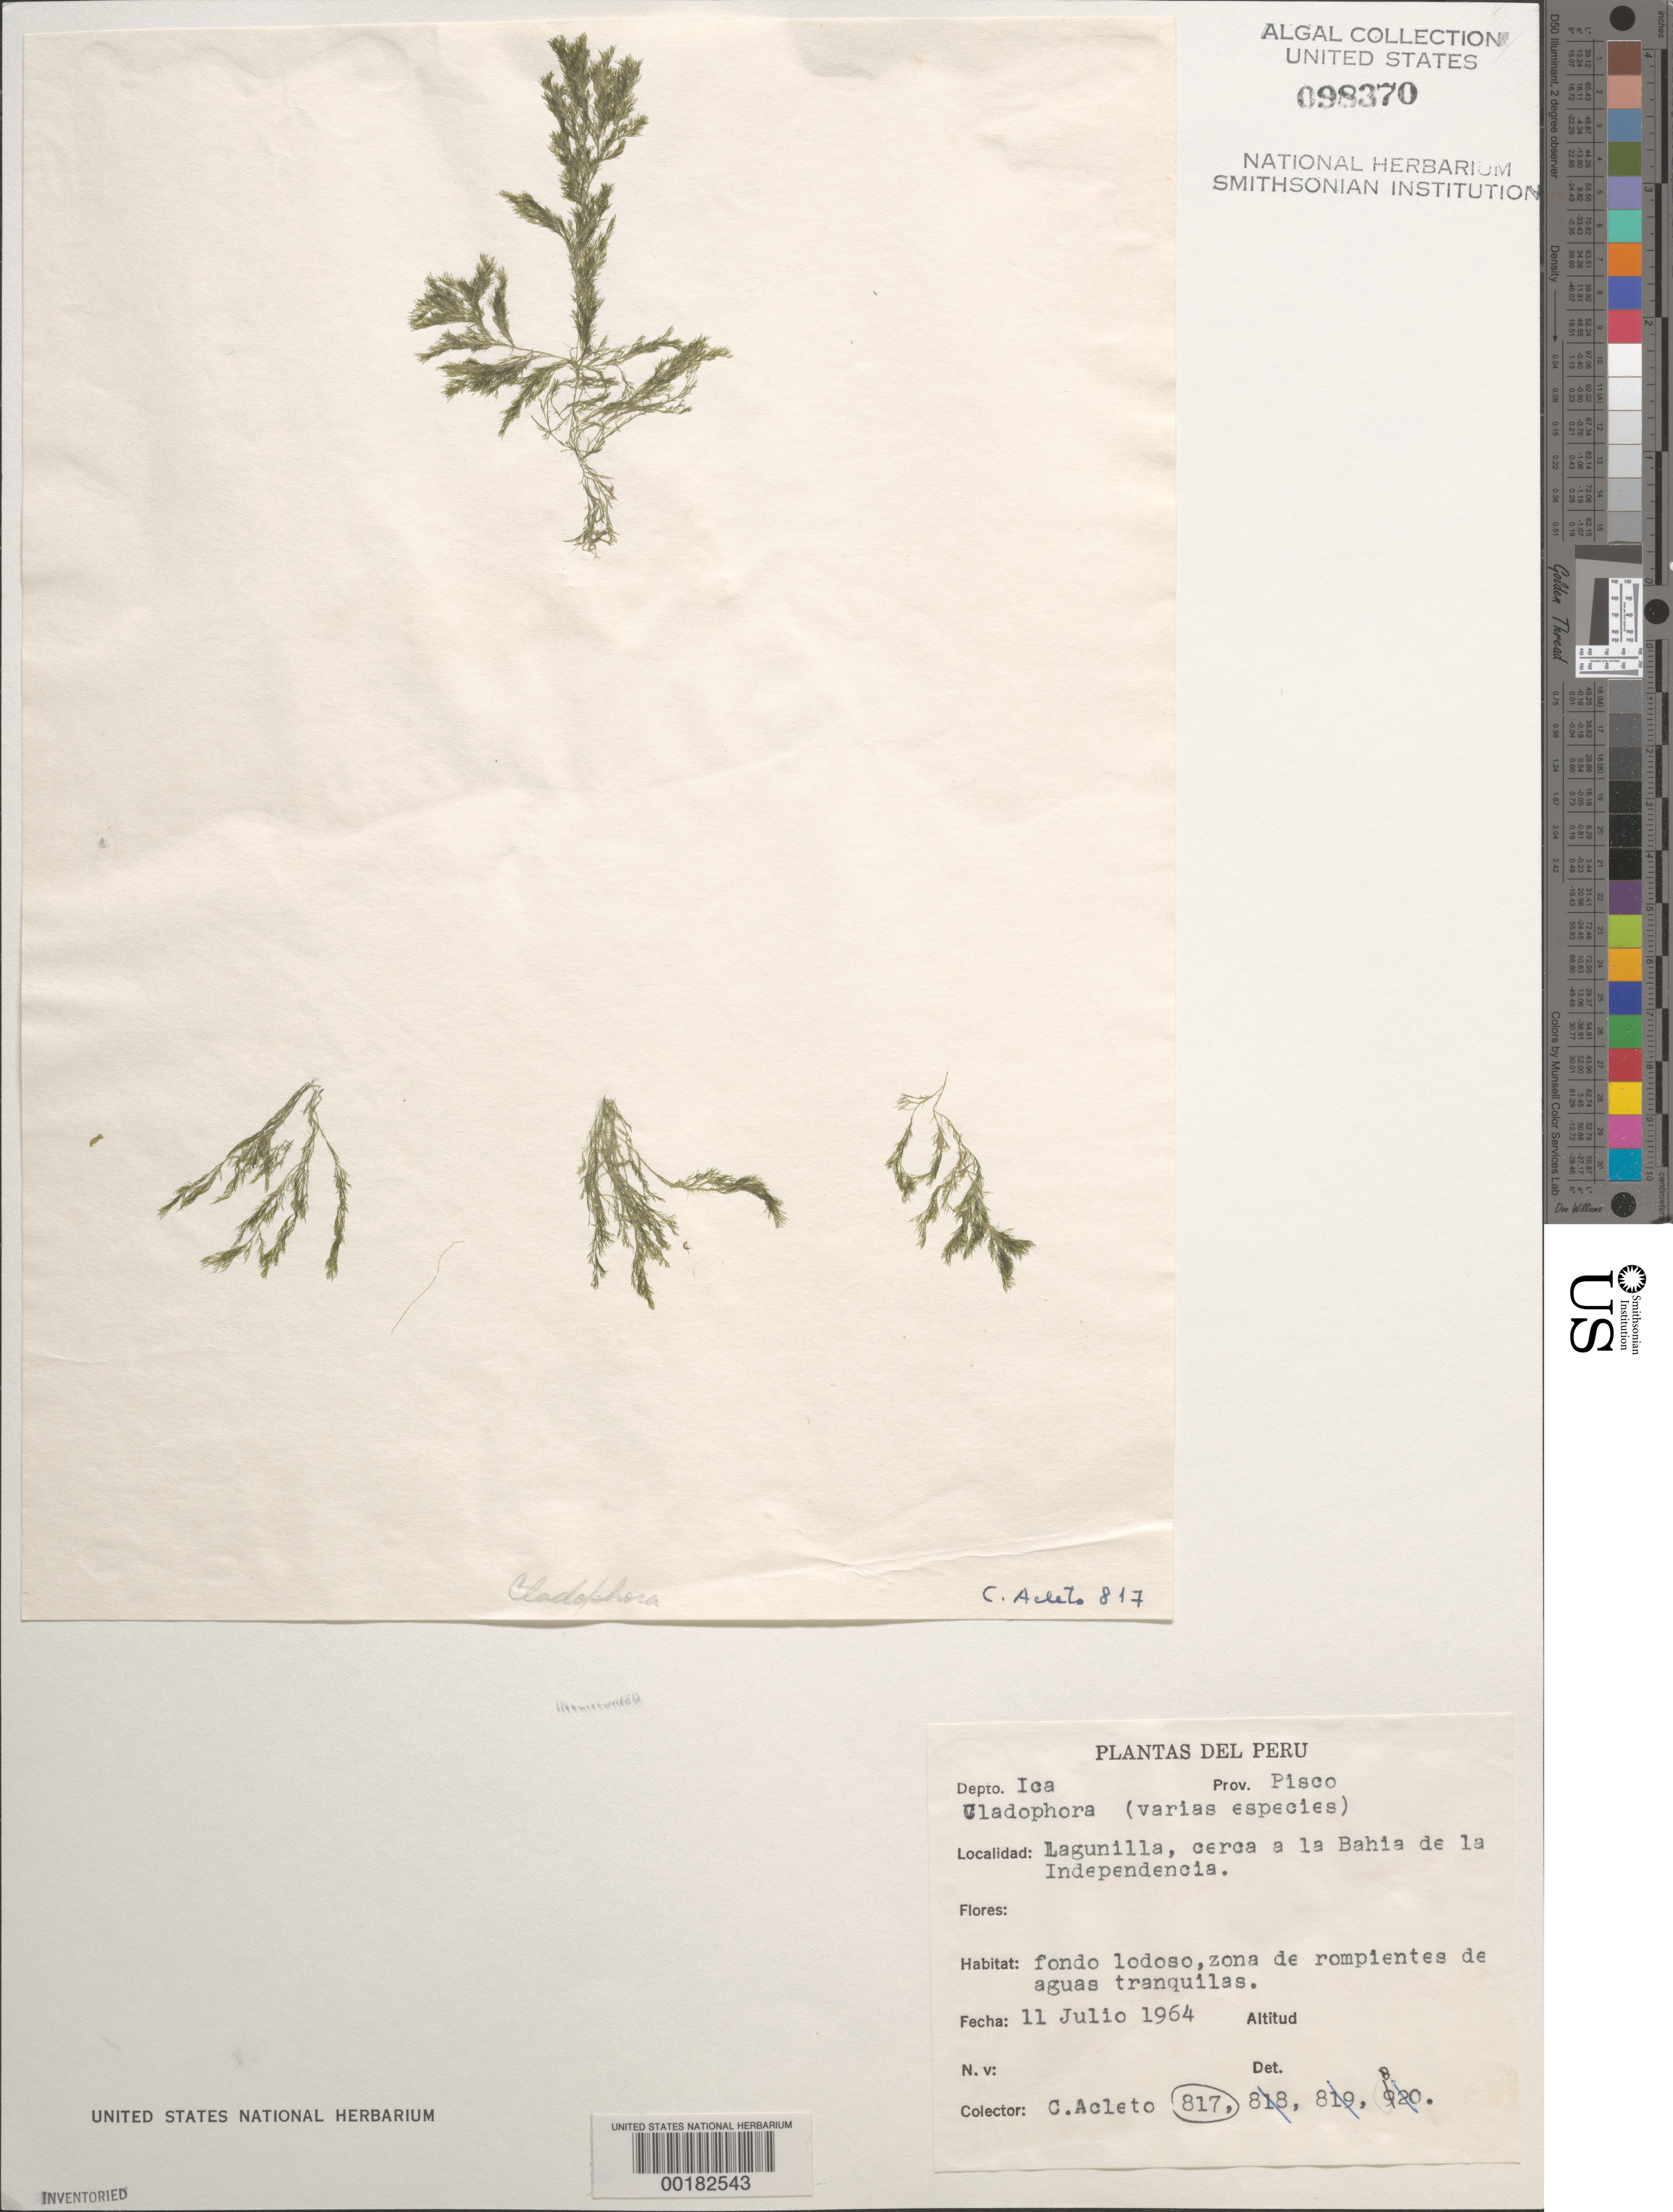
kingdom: Plantae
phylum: Chlorophyta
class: Ulvophyceae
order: Cladophorales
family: Cladophoraceae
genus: Cladophora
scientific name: Cladophora sp.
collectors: C. Acleto O.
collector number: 817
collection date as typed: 11 Jul 1964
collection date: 1964-07-11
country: Peru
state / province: Ica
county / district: Pisco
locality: Lagunilla, near Bahía de La Independencia, Pisco Province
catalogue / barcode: US 98370